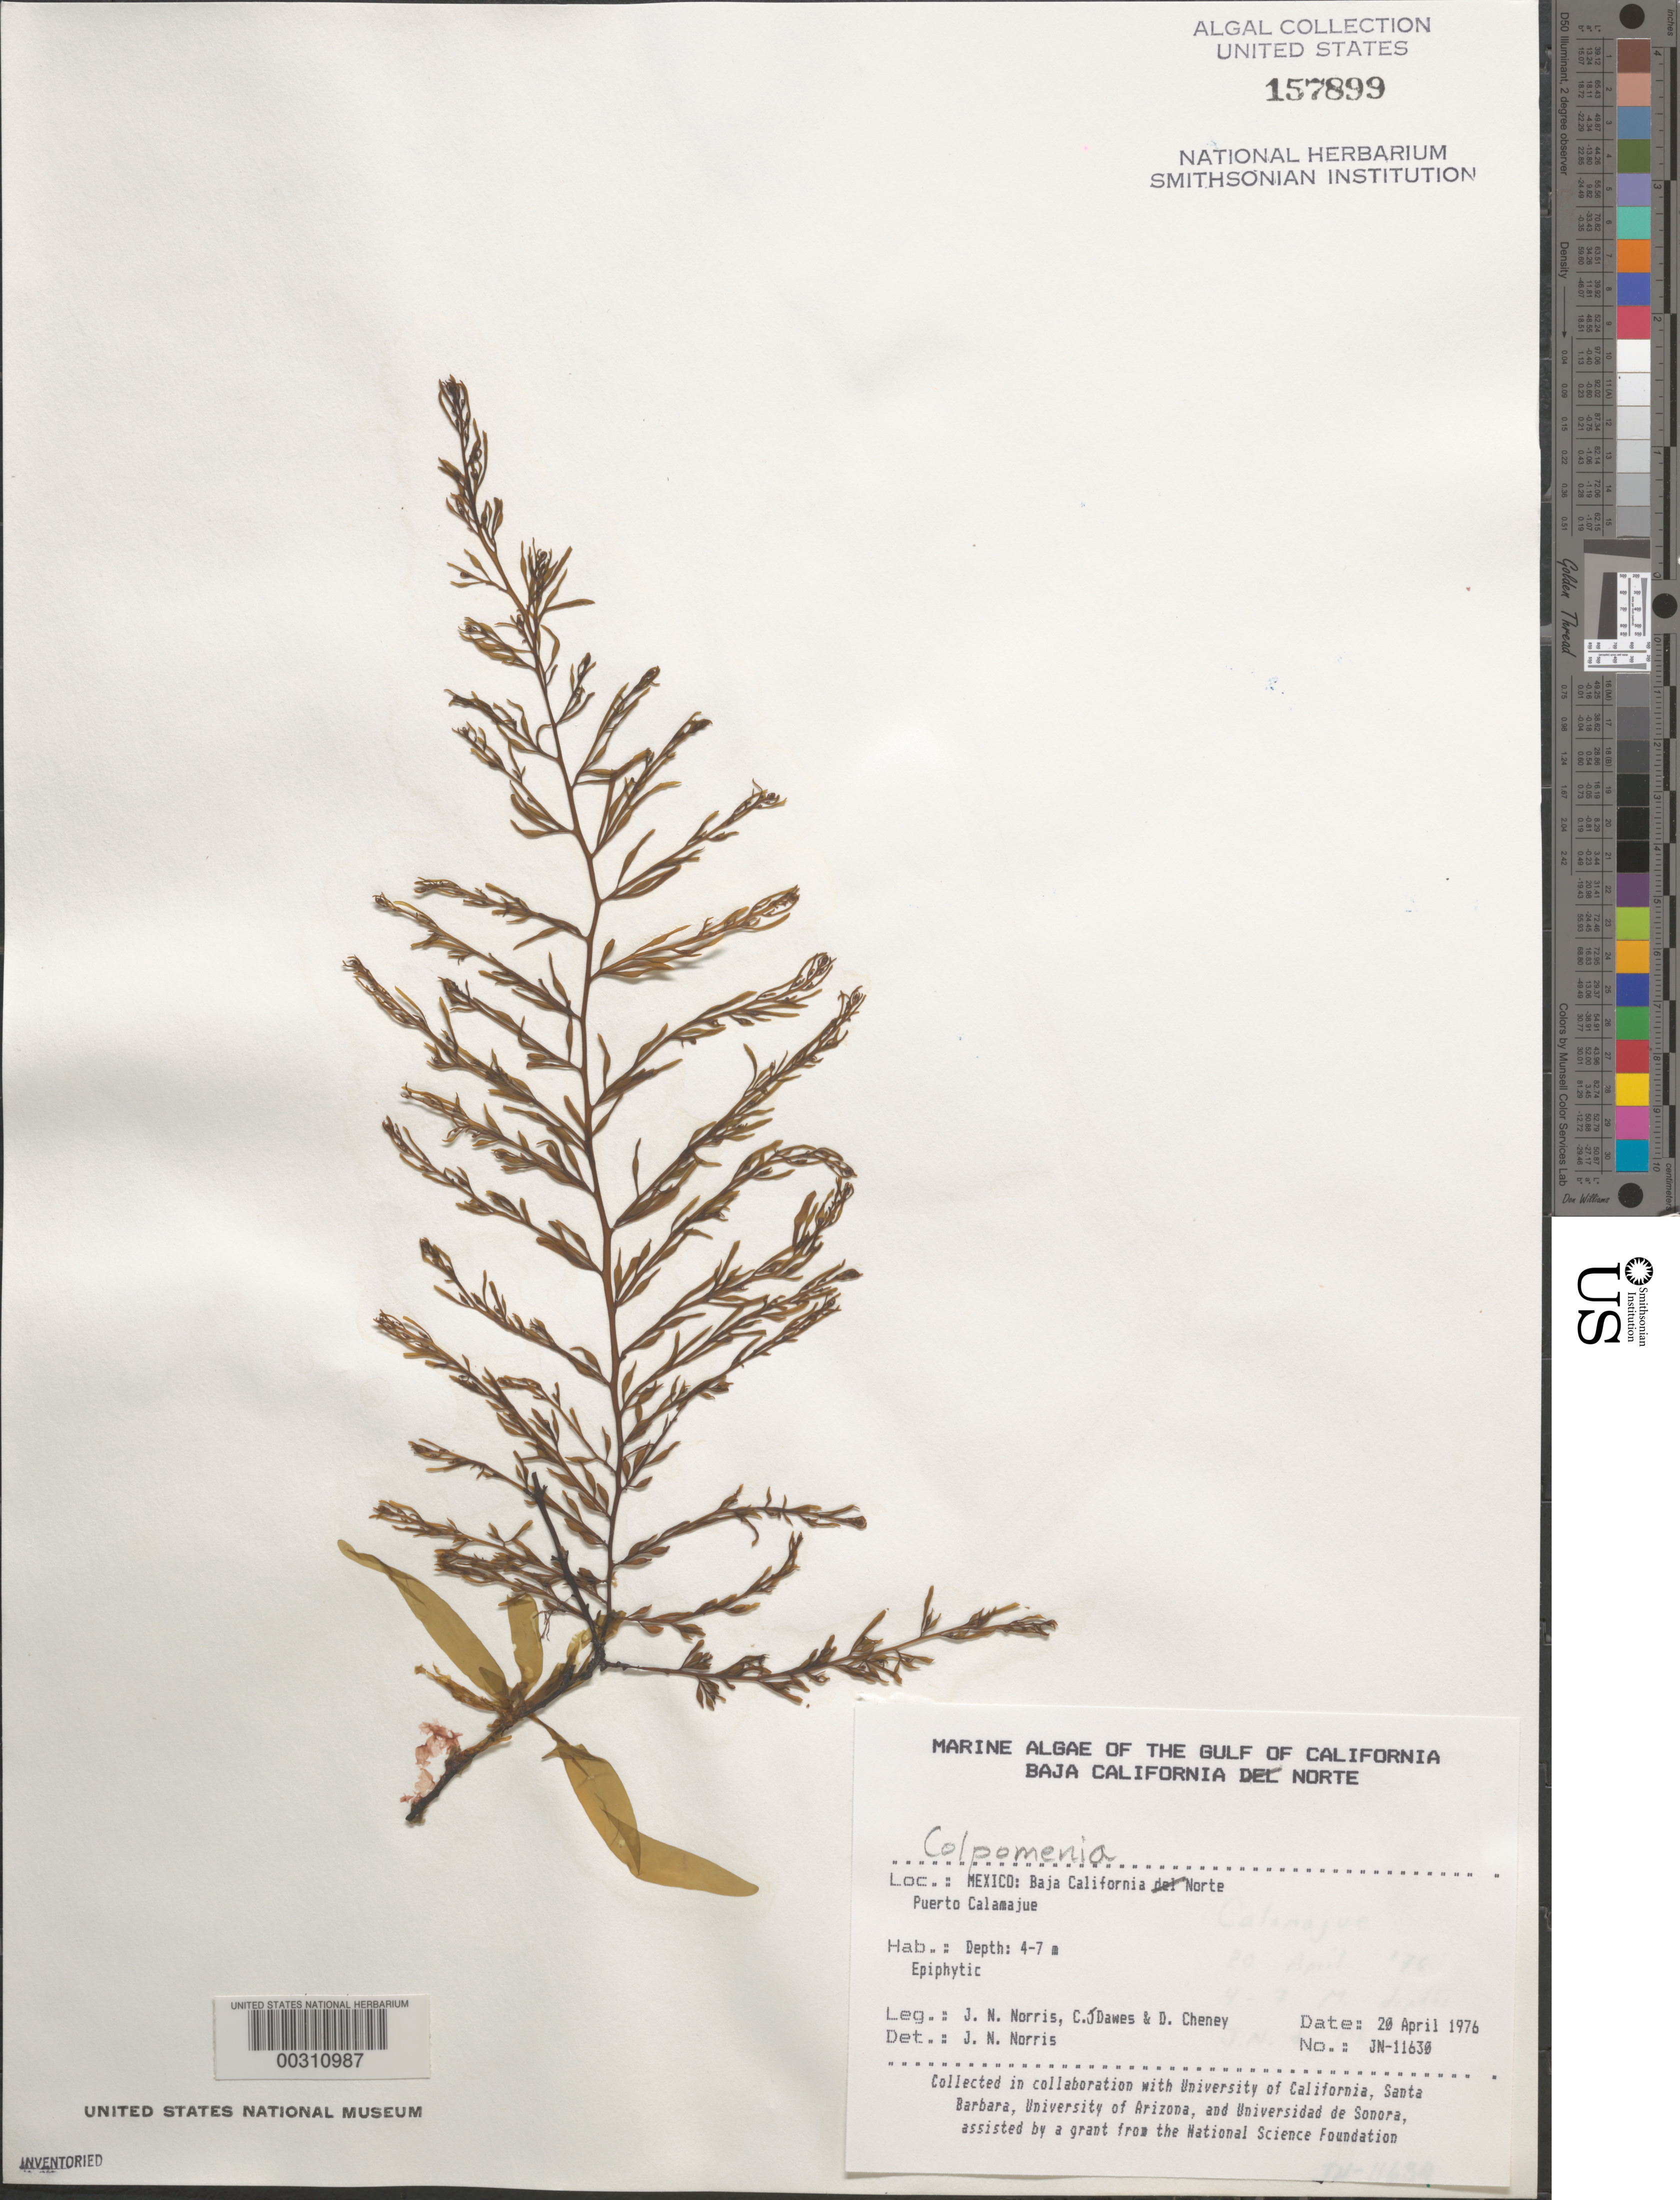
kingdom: Chromista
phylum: Ochrophyta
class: Phaeophyceae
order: Scytosiphonales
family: Scytosiphonaceae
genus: Colpomenia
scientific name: Colpomenia sp.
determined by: Norris, James N.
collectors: J. N. Norris, C. Dawes & D. Cheney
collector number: JN-11630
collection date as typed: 20 Apr 1976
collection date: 1976-04-20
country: Mexico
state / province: Baja California Norte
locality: Puerto Calamajue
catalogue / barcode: US 157899